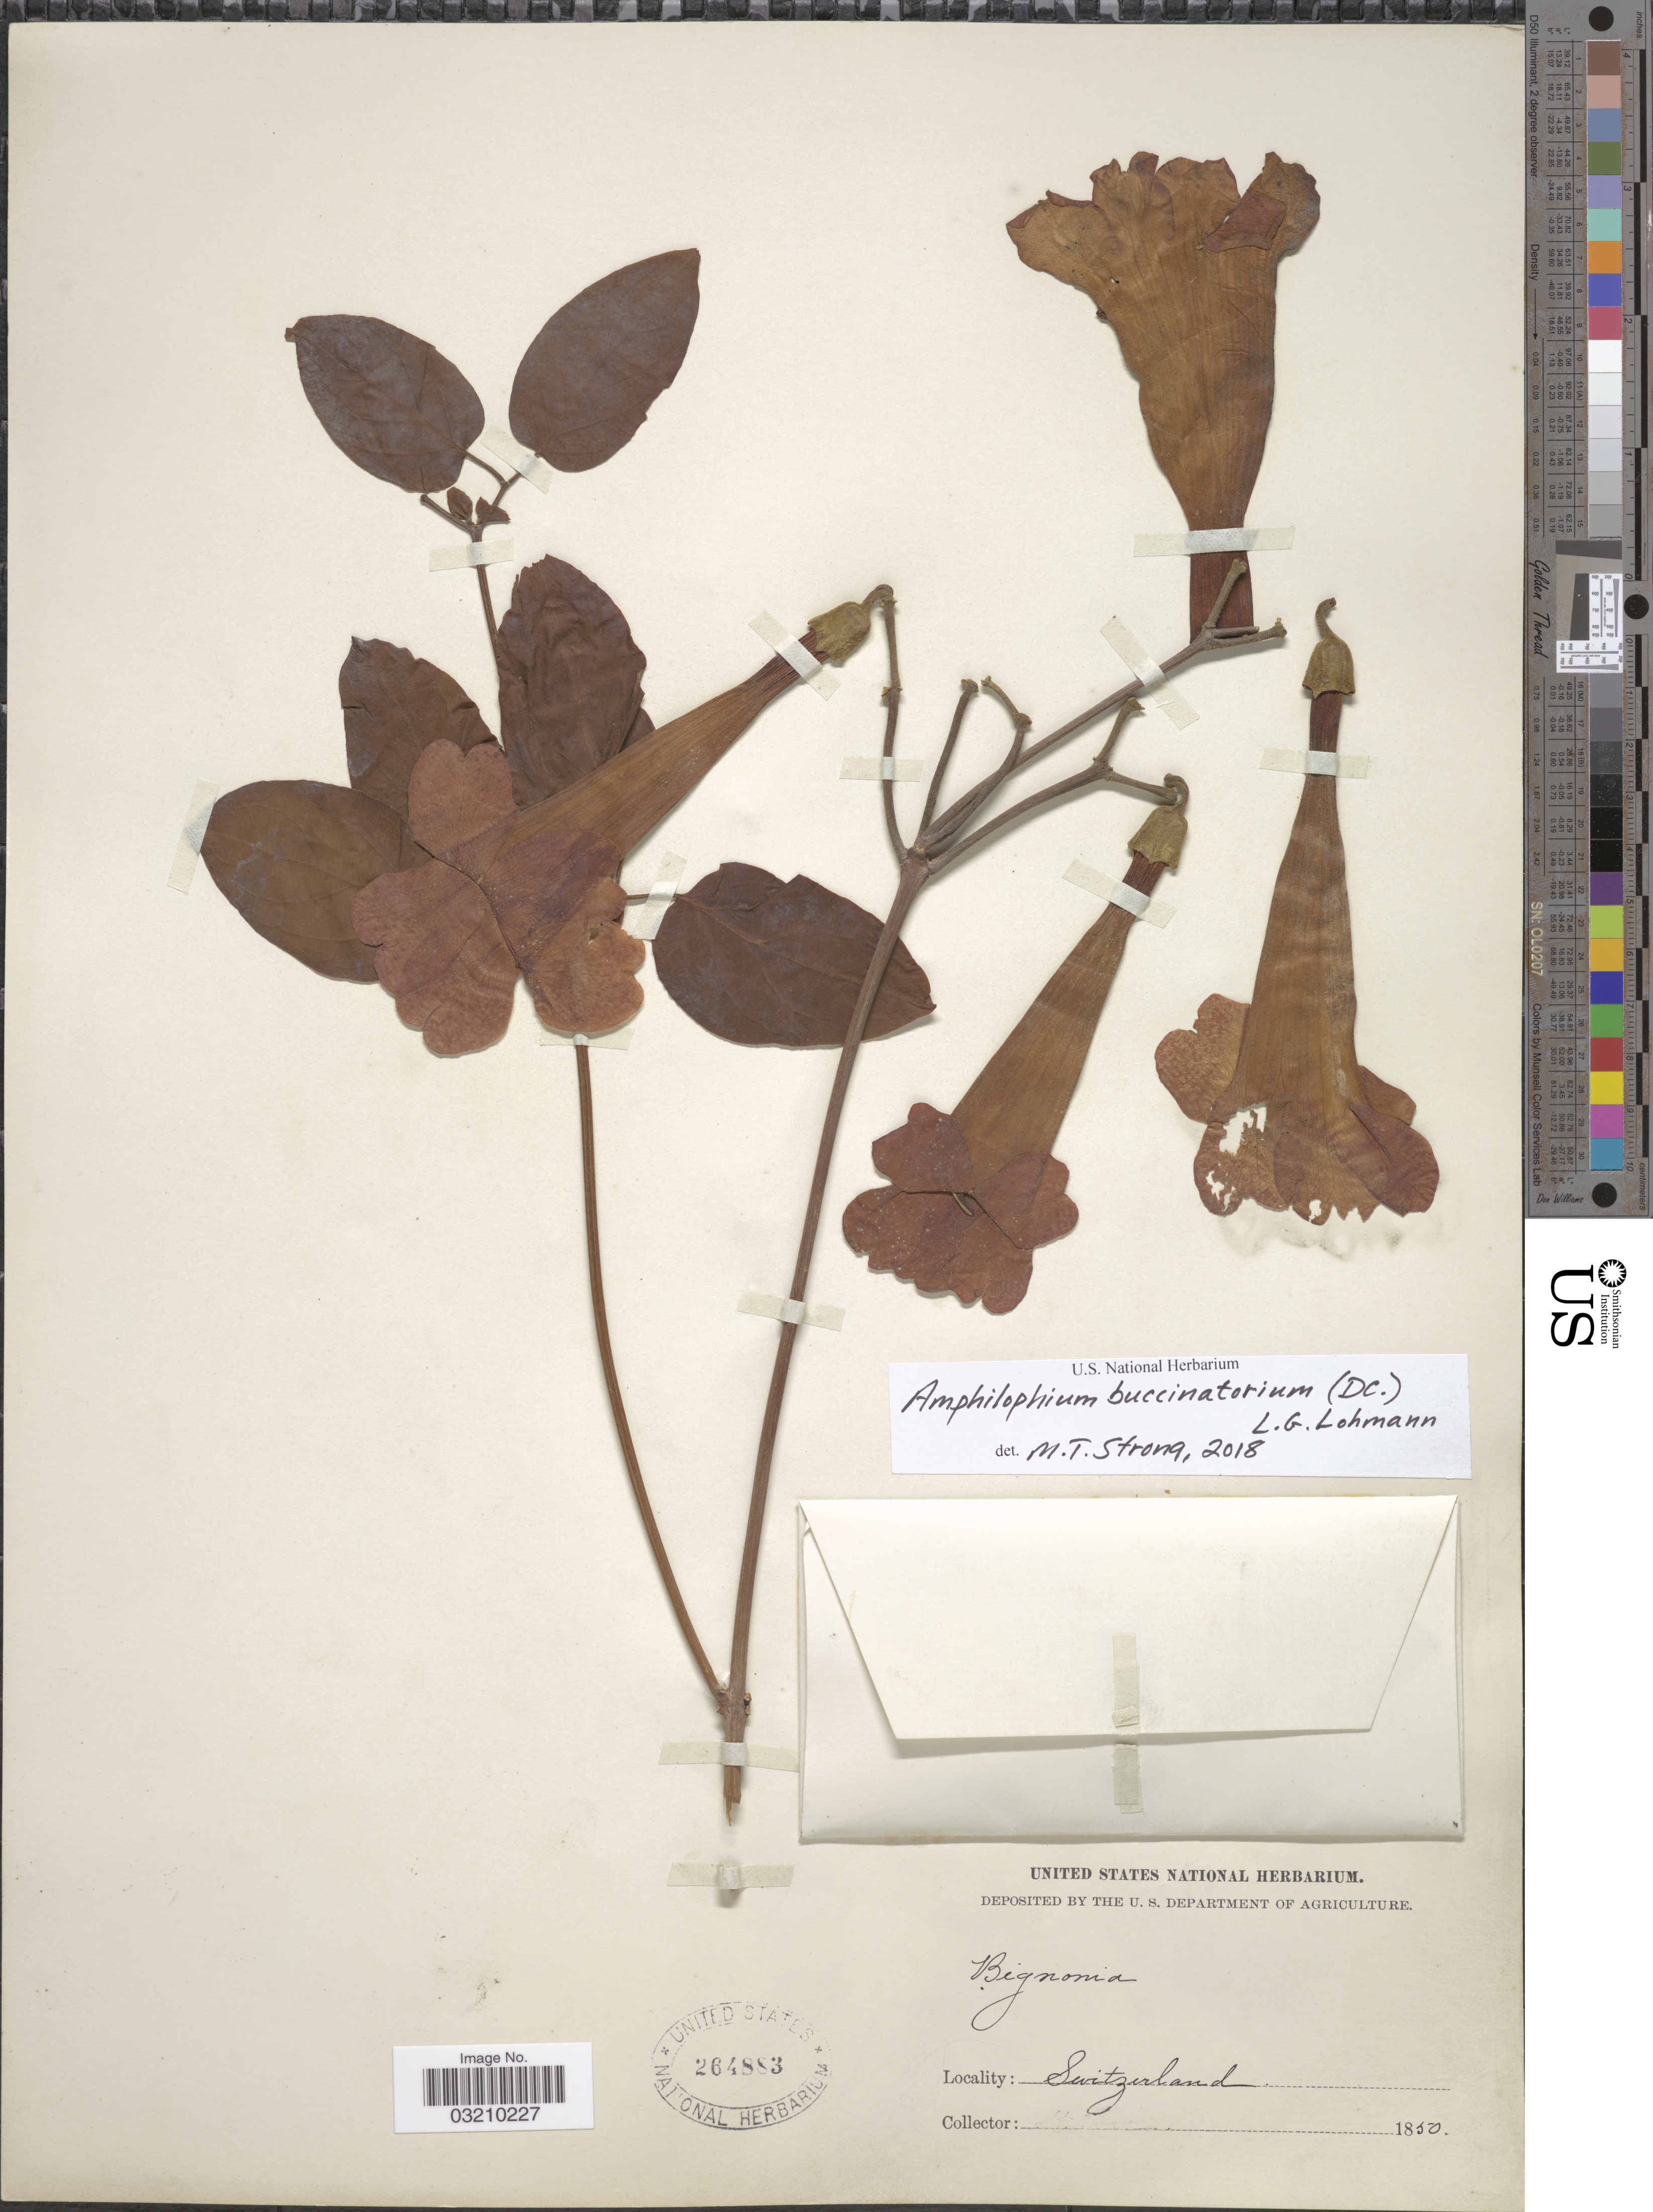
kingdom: Plantae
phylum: Tracheophyta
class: Magnoliopsida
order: Lamiales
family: Bignoniaceae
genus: Amphilophium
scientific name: Amphilophium buccinatorium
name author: (DC.) L.G. Lohmann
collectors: ex herb. United States National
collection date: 1850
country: Switzerland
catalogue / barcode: US 264883